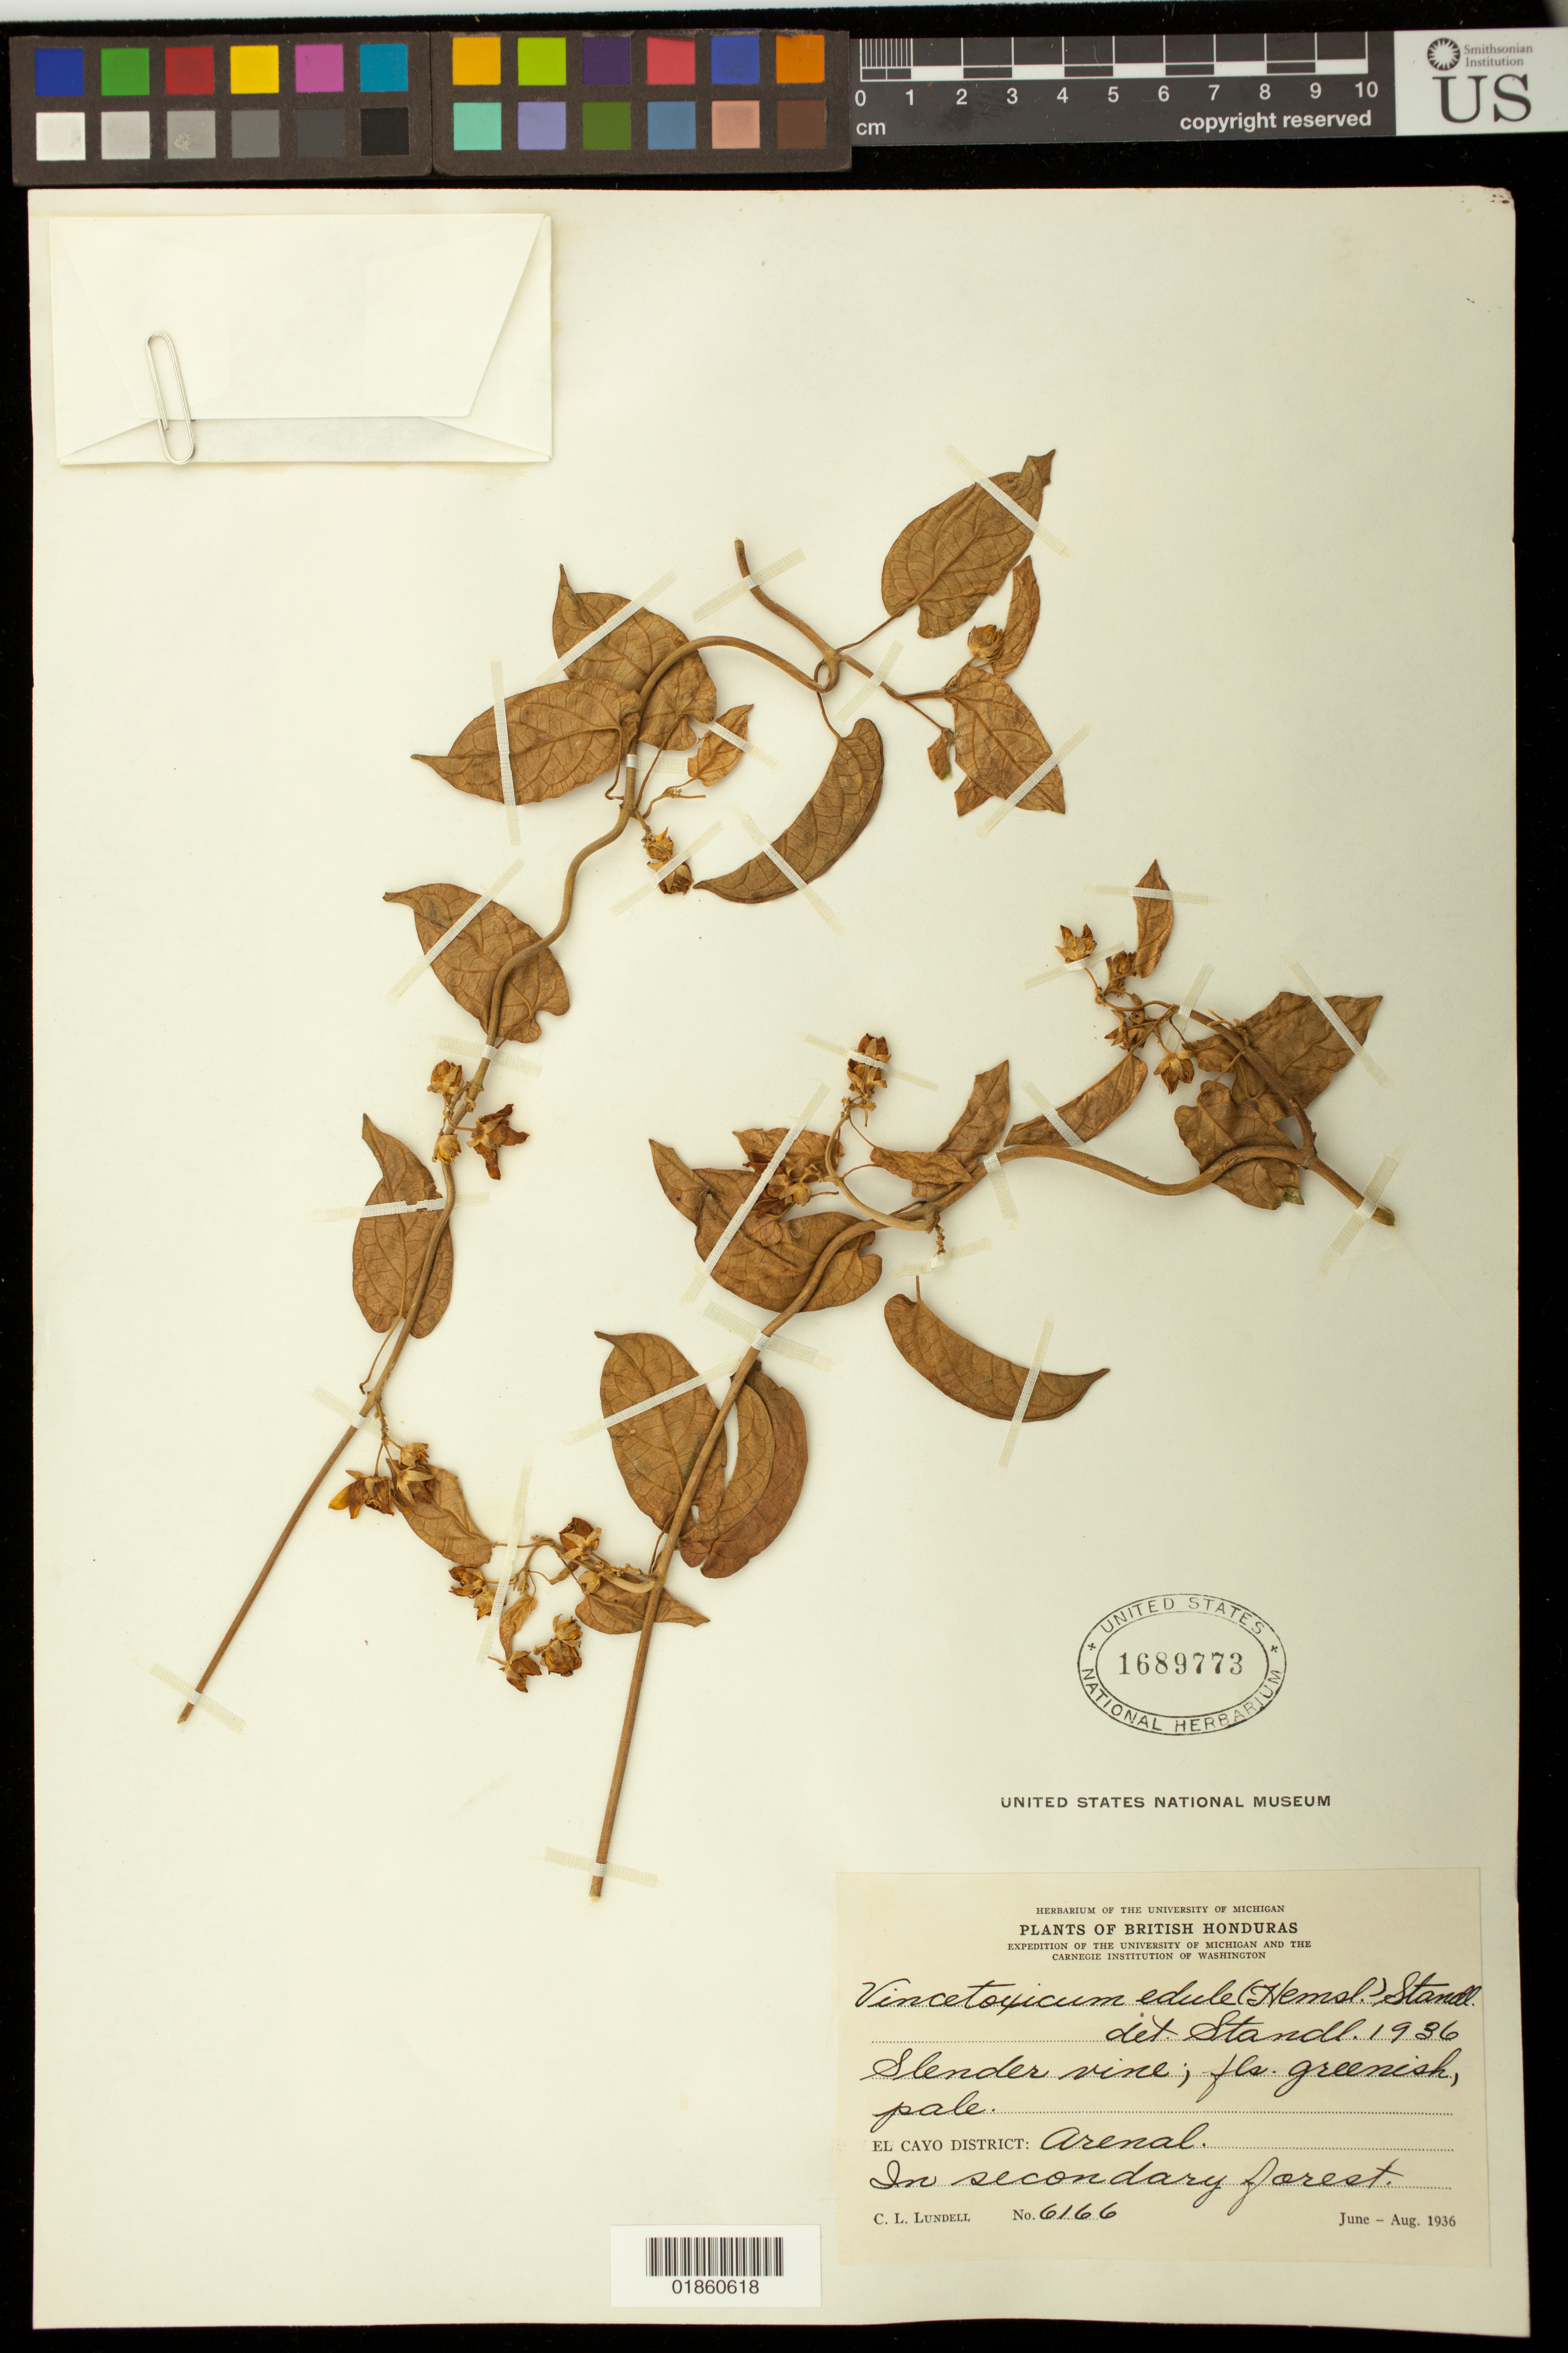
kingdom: Plantae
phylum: Tracheophyta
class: Magnoliopsida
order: Gentianales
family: Apocynaceae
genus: Gonolobus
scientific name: Gonolobus edulis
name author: Hemsl.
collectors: C. L. Lundell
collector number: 6166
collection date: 1936-06/1936-08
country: Belize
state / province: Cayo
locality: El Cayo District: Arenal.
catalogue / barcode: US 1689773